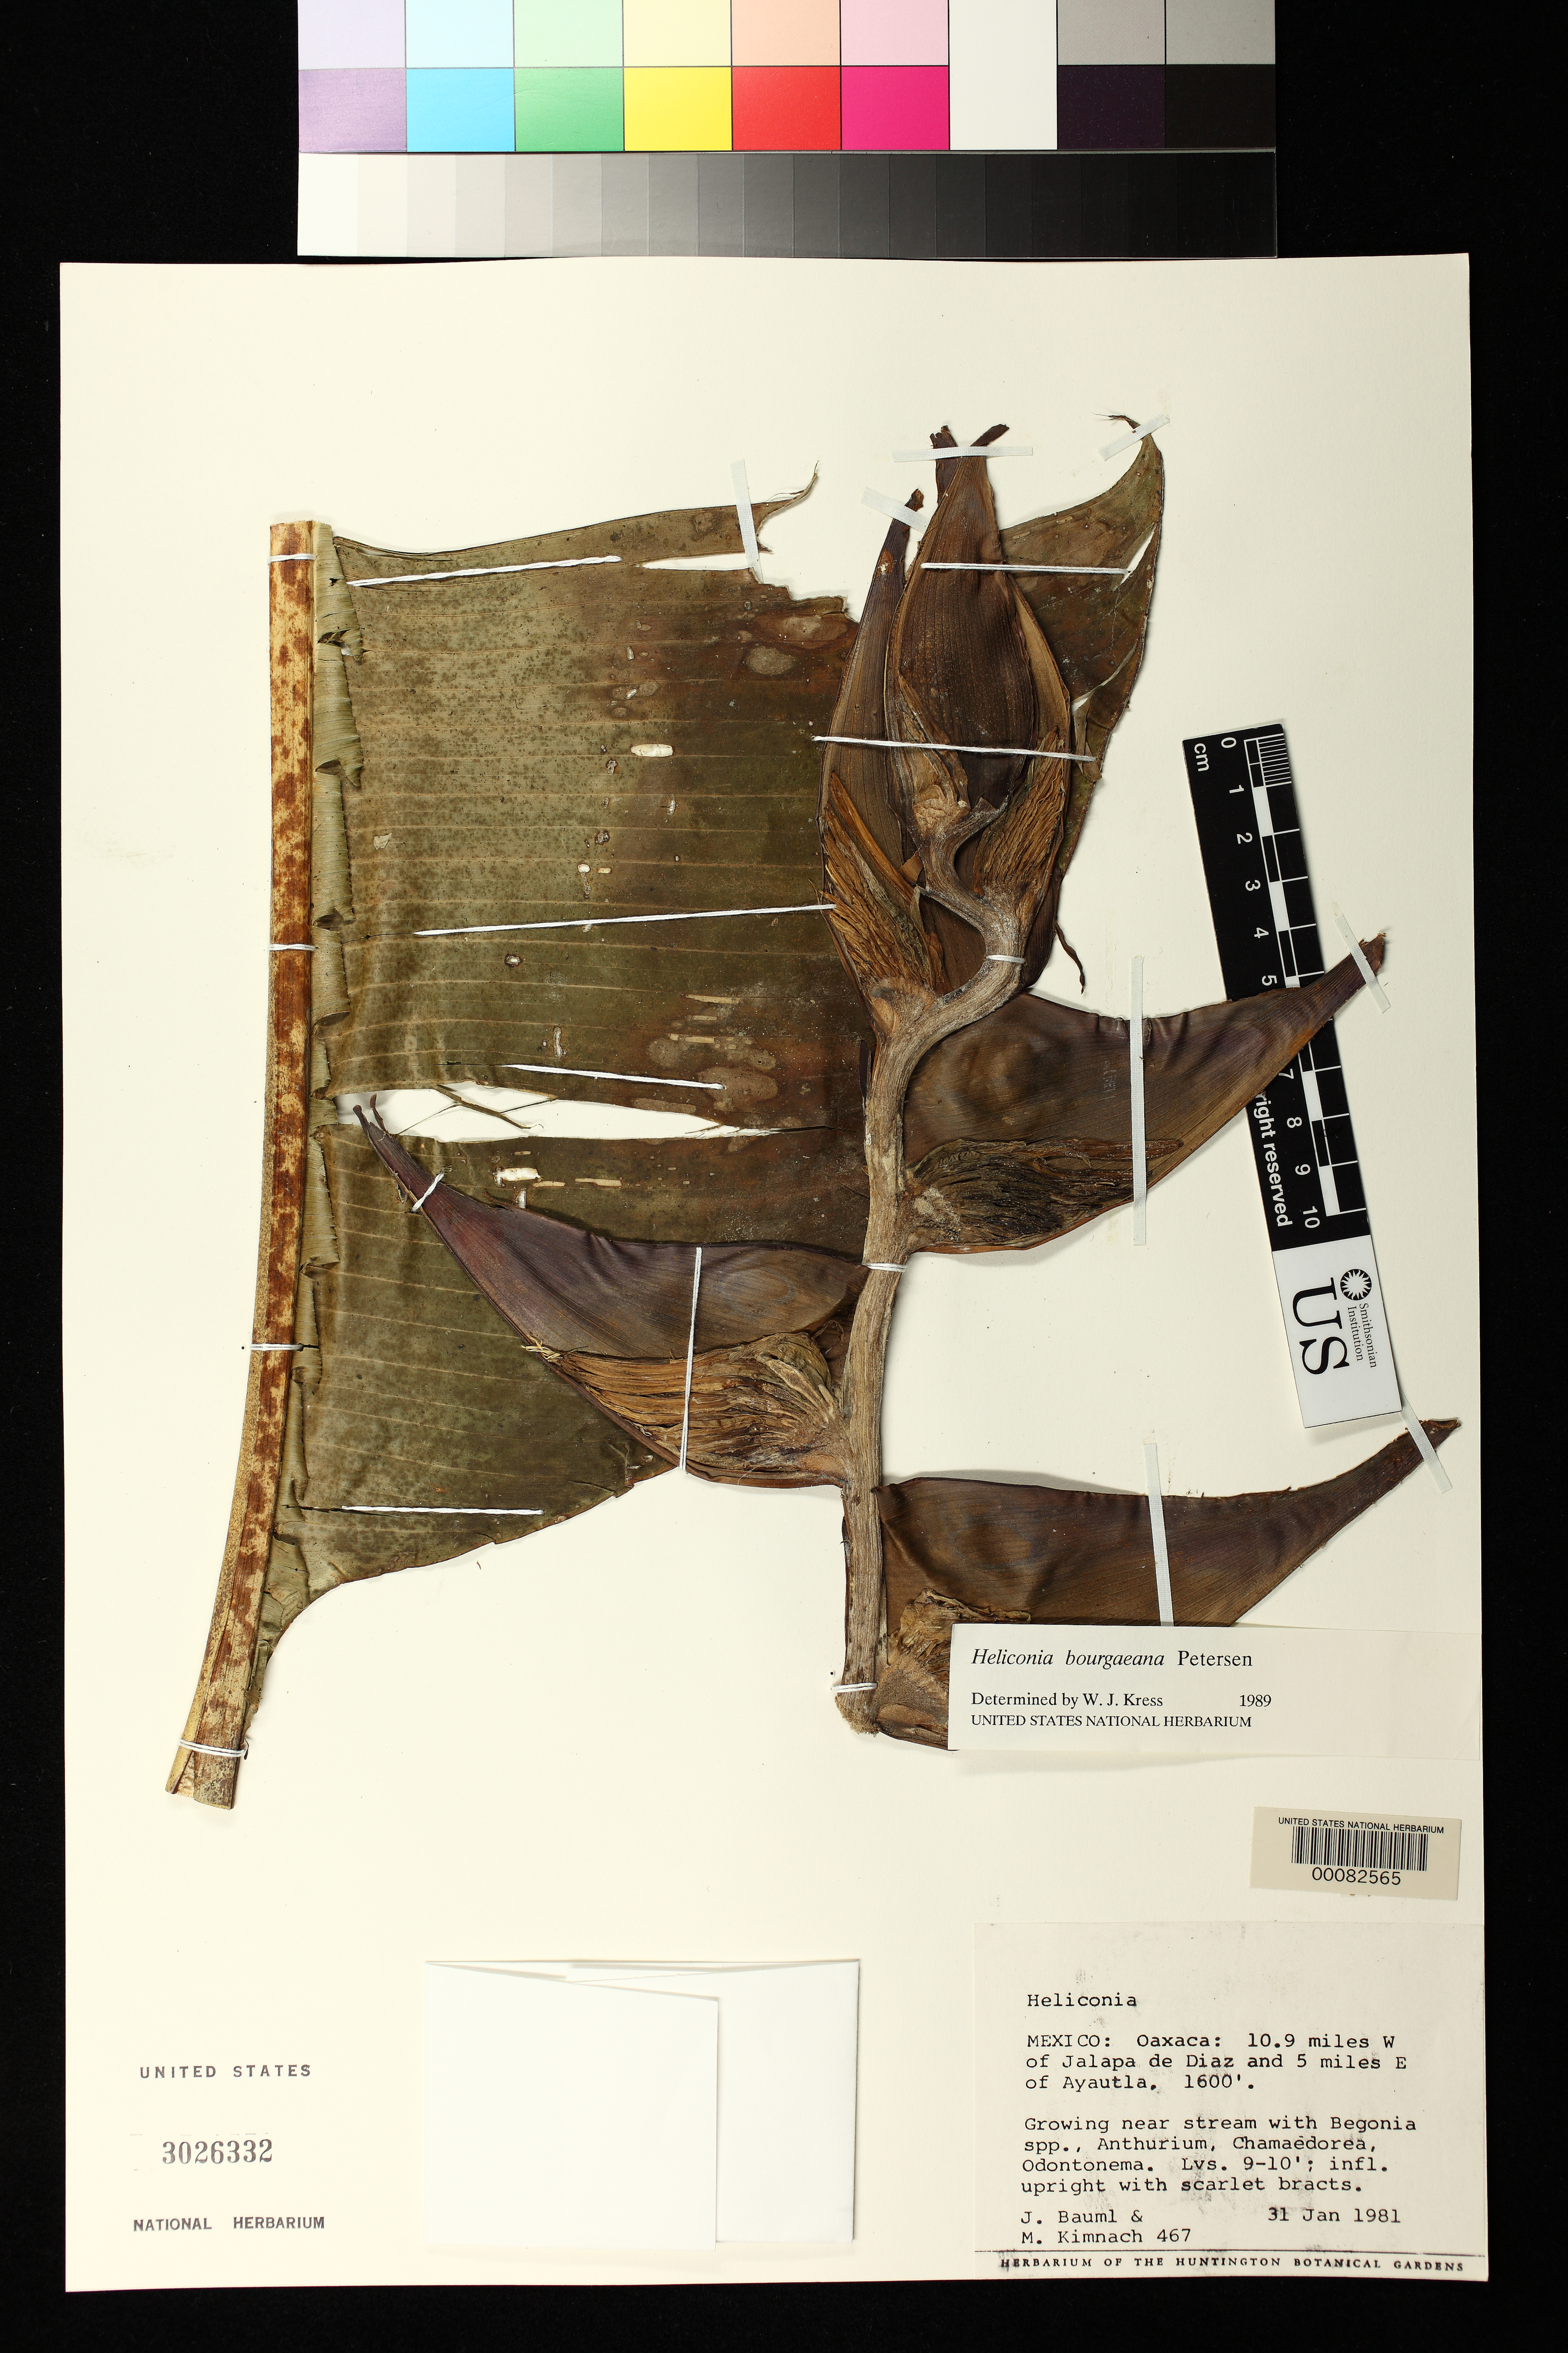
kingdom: Plantae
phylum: Tracheophyta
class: Liliopsida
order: Zingiberales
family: Heliconiaceae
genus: Heliconia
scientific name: Heliconia bourgaeana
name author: Petersen in Mart.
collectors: J. Bauml & M. W. Kimnach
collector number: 467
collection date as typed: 31 Jan 1981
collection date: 1981-01-31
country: Mexico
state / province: Oaxaca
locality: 10.9 miles W of Jalapa de Diaz and 5 miles E of Ayautla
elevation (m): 488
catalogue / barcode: US 3026332